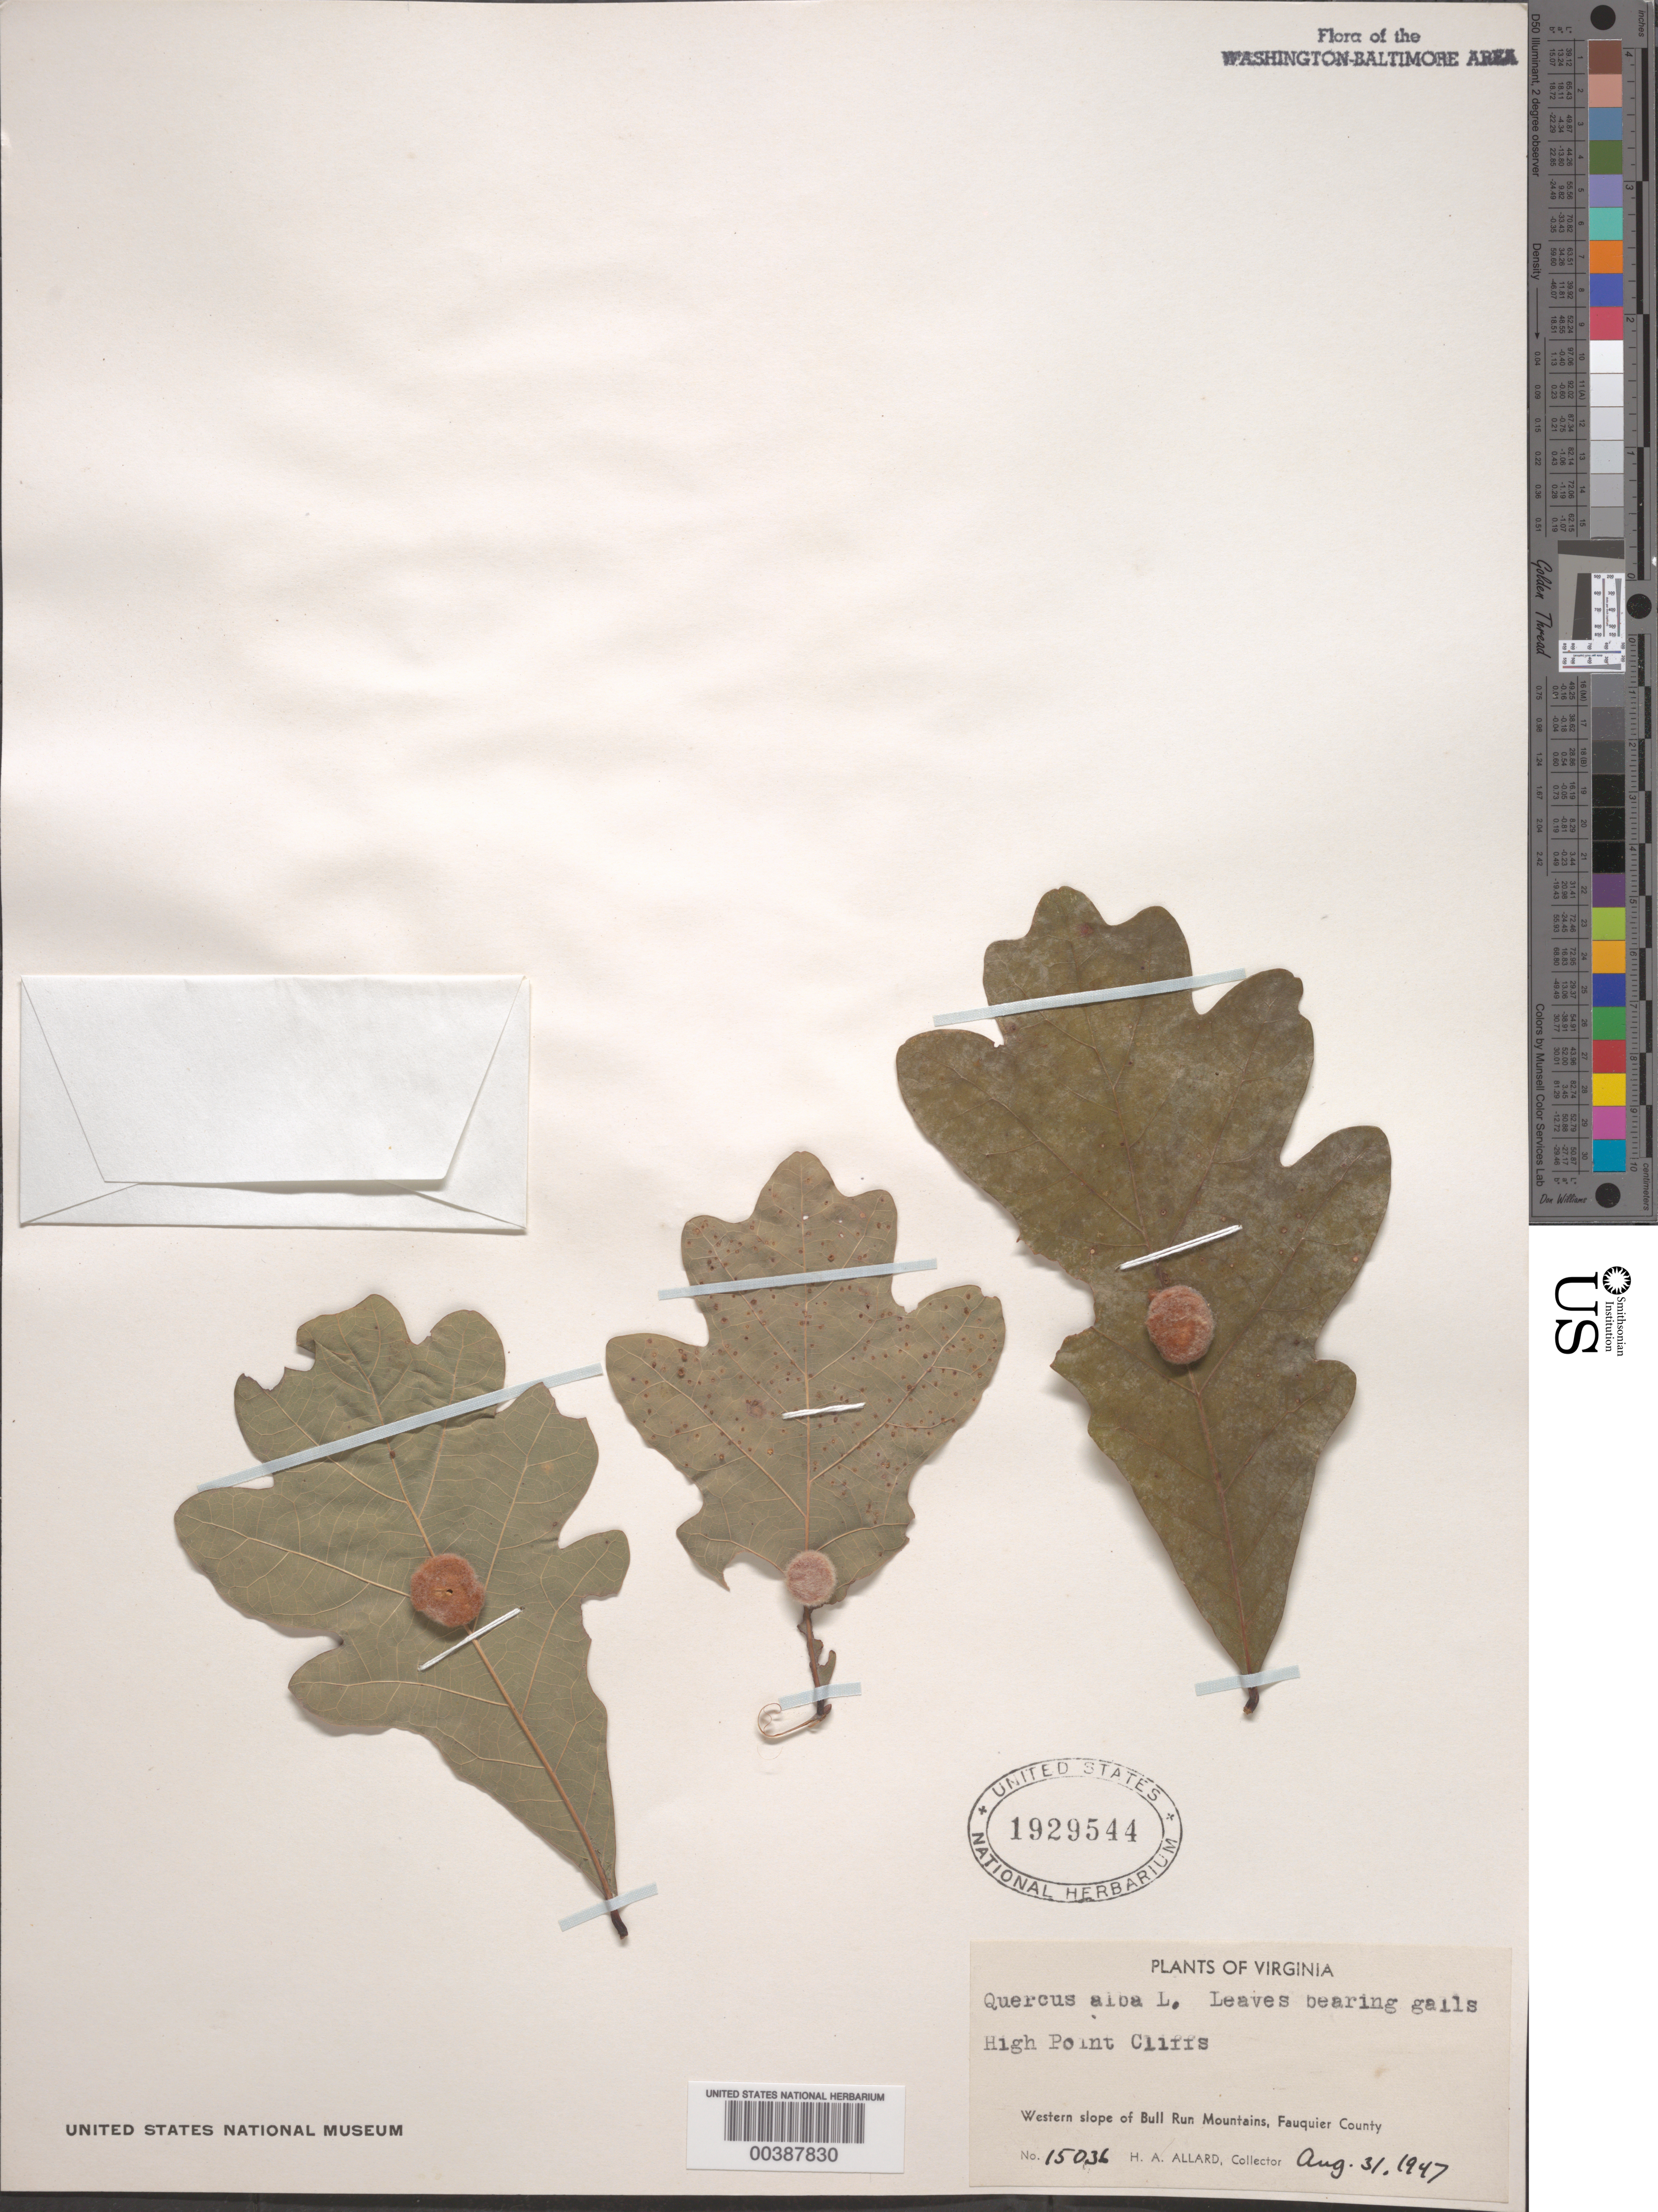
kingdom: Plantae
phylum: Tracheophyta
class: Magnoliopsida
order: Fagales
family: Fagaceae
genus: Quercus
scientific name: Quercus alba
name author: L.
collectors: H. A. Allard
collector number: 15036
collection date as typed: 31 Aug 1947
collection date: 1947-08-31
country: United States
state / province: Virginia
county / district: Fauquier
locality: High Point Cliffs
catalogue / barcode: US 1929544